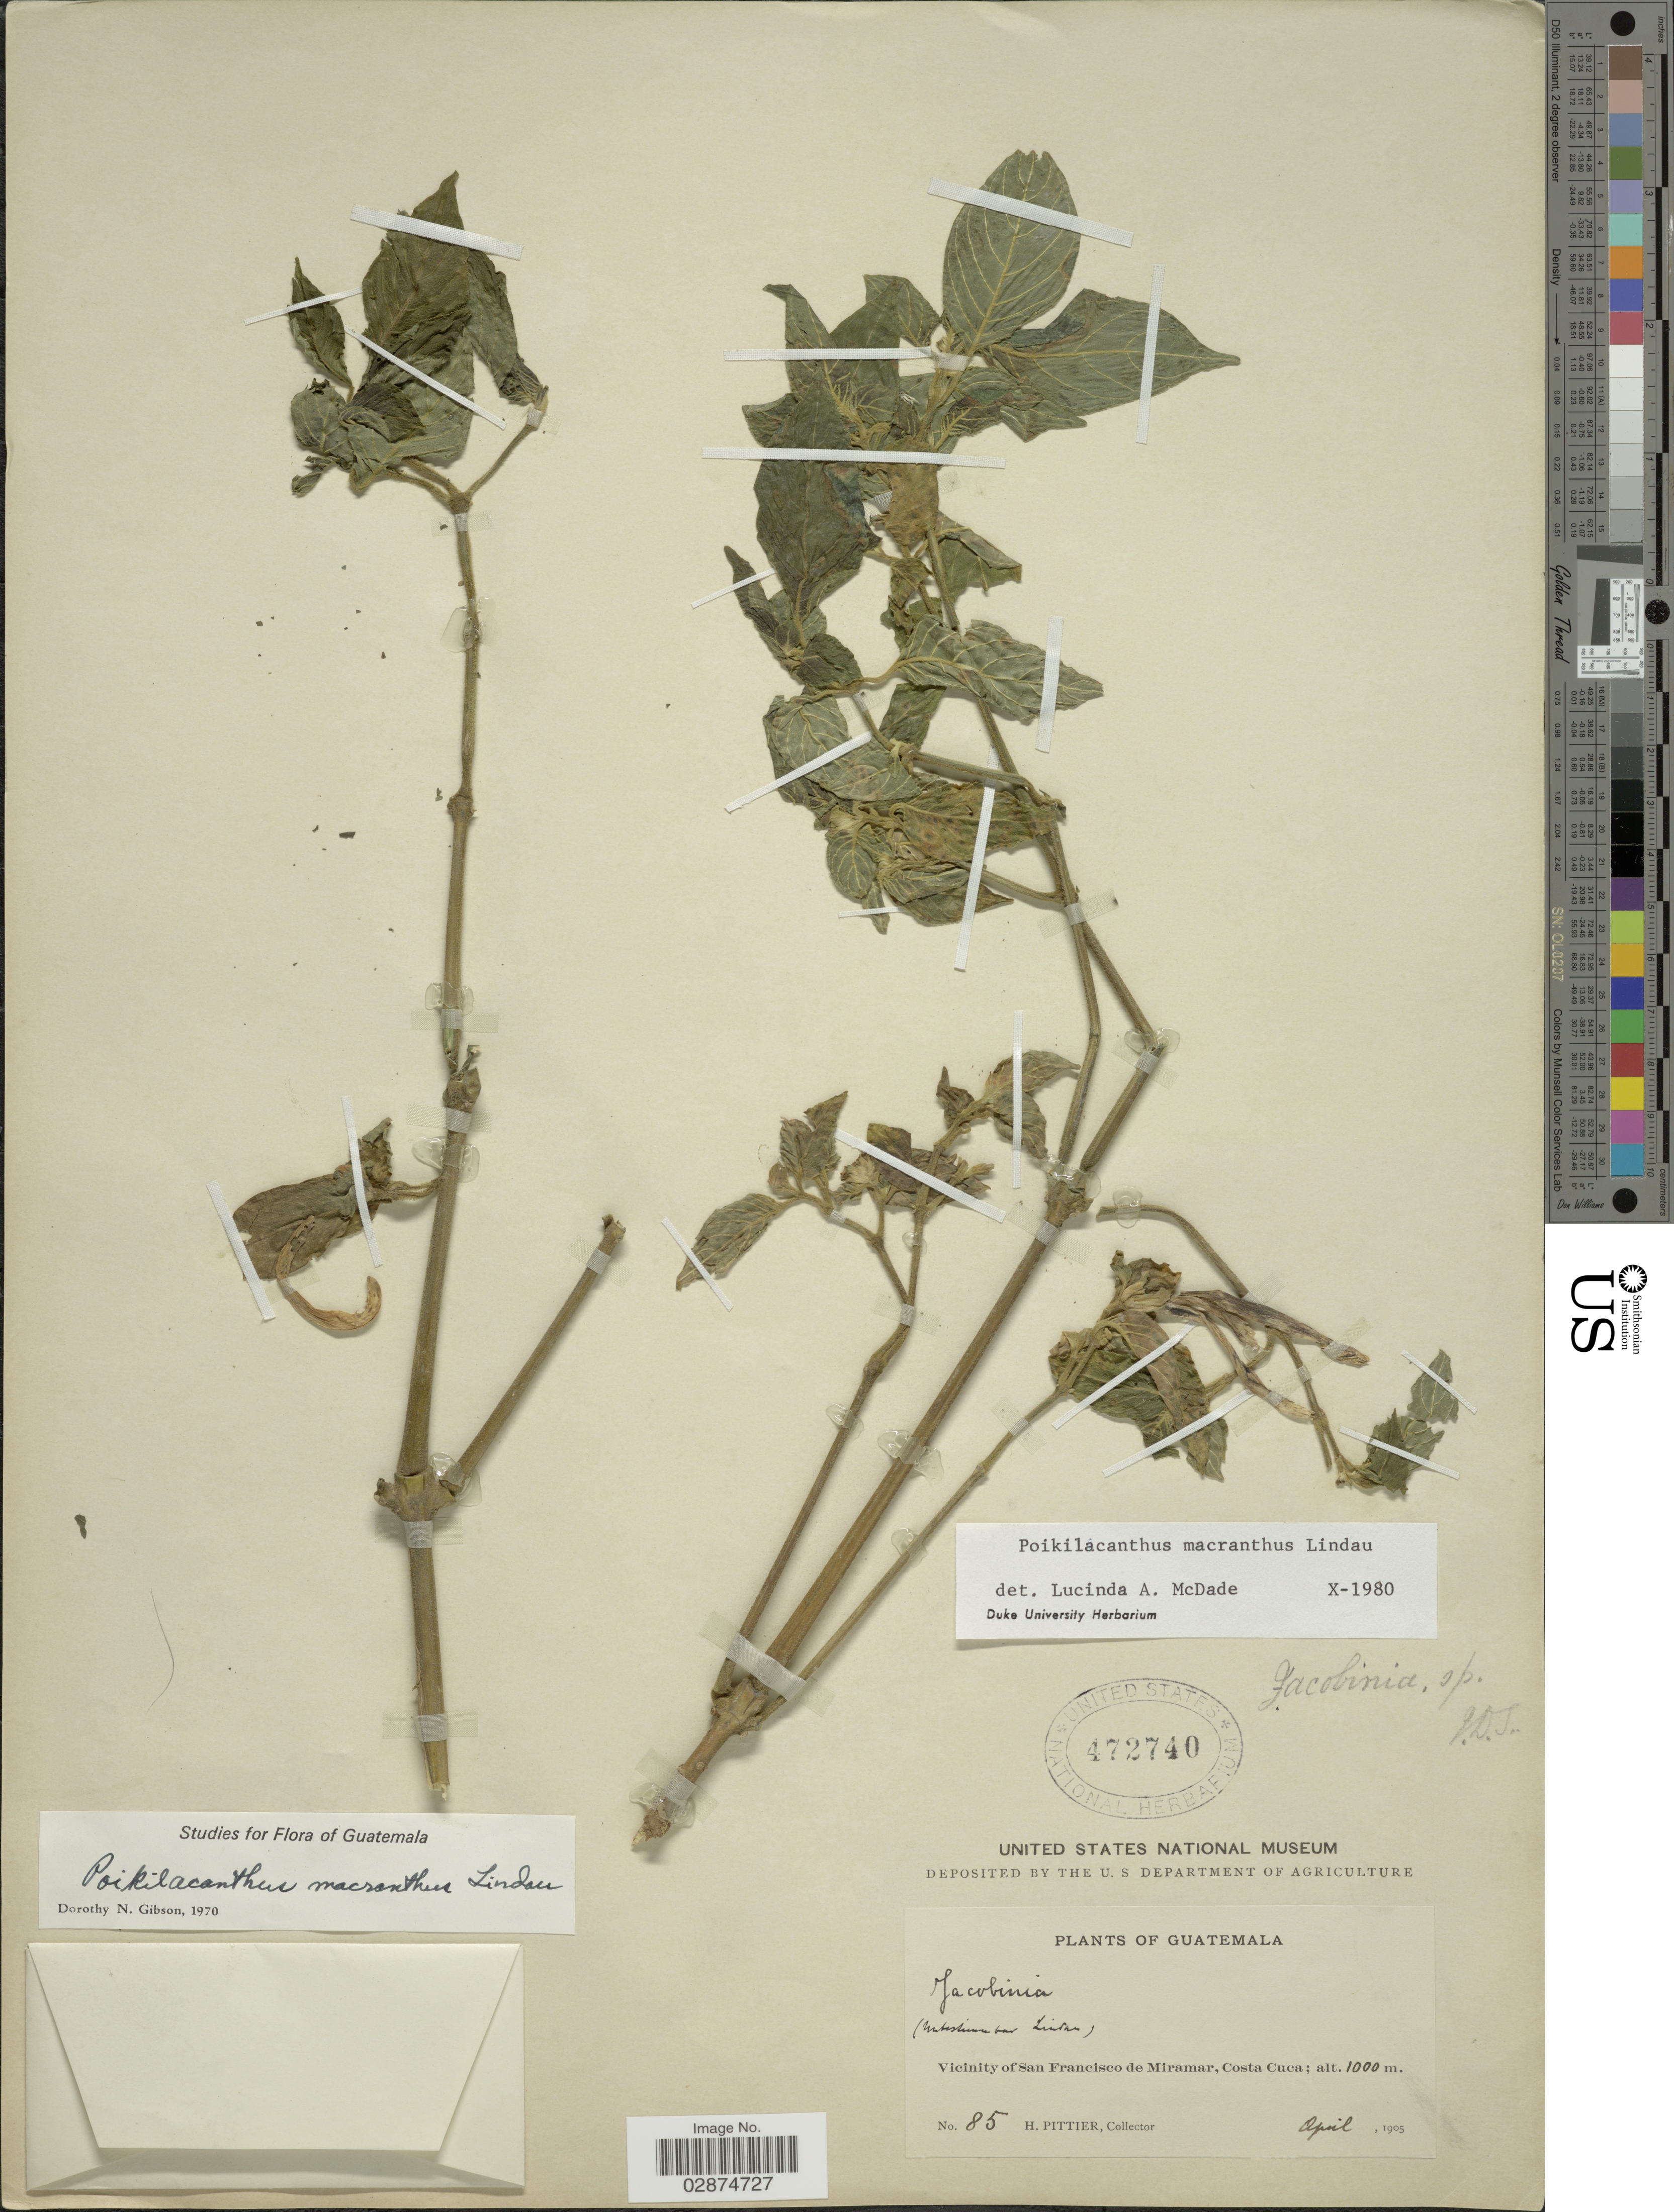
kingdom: Plantae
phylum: Tracheophyta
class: Magnoliopsida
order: Lamiales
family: Acanthaceae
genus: Poikilacanthus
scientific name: Poikilacanthus macranthus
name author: Lindau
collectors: H. F. Pittier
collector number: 85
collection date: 1905-04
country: Guatemala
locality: Vicinity of San Francisco de Miramar.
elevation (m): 1000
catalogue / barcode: US 472740